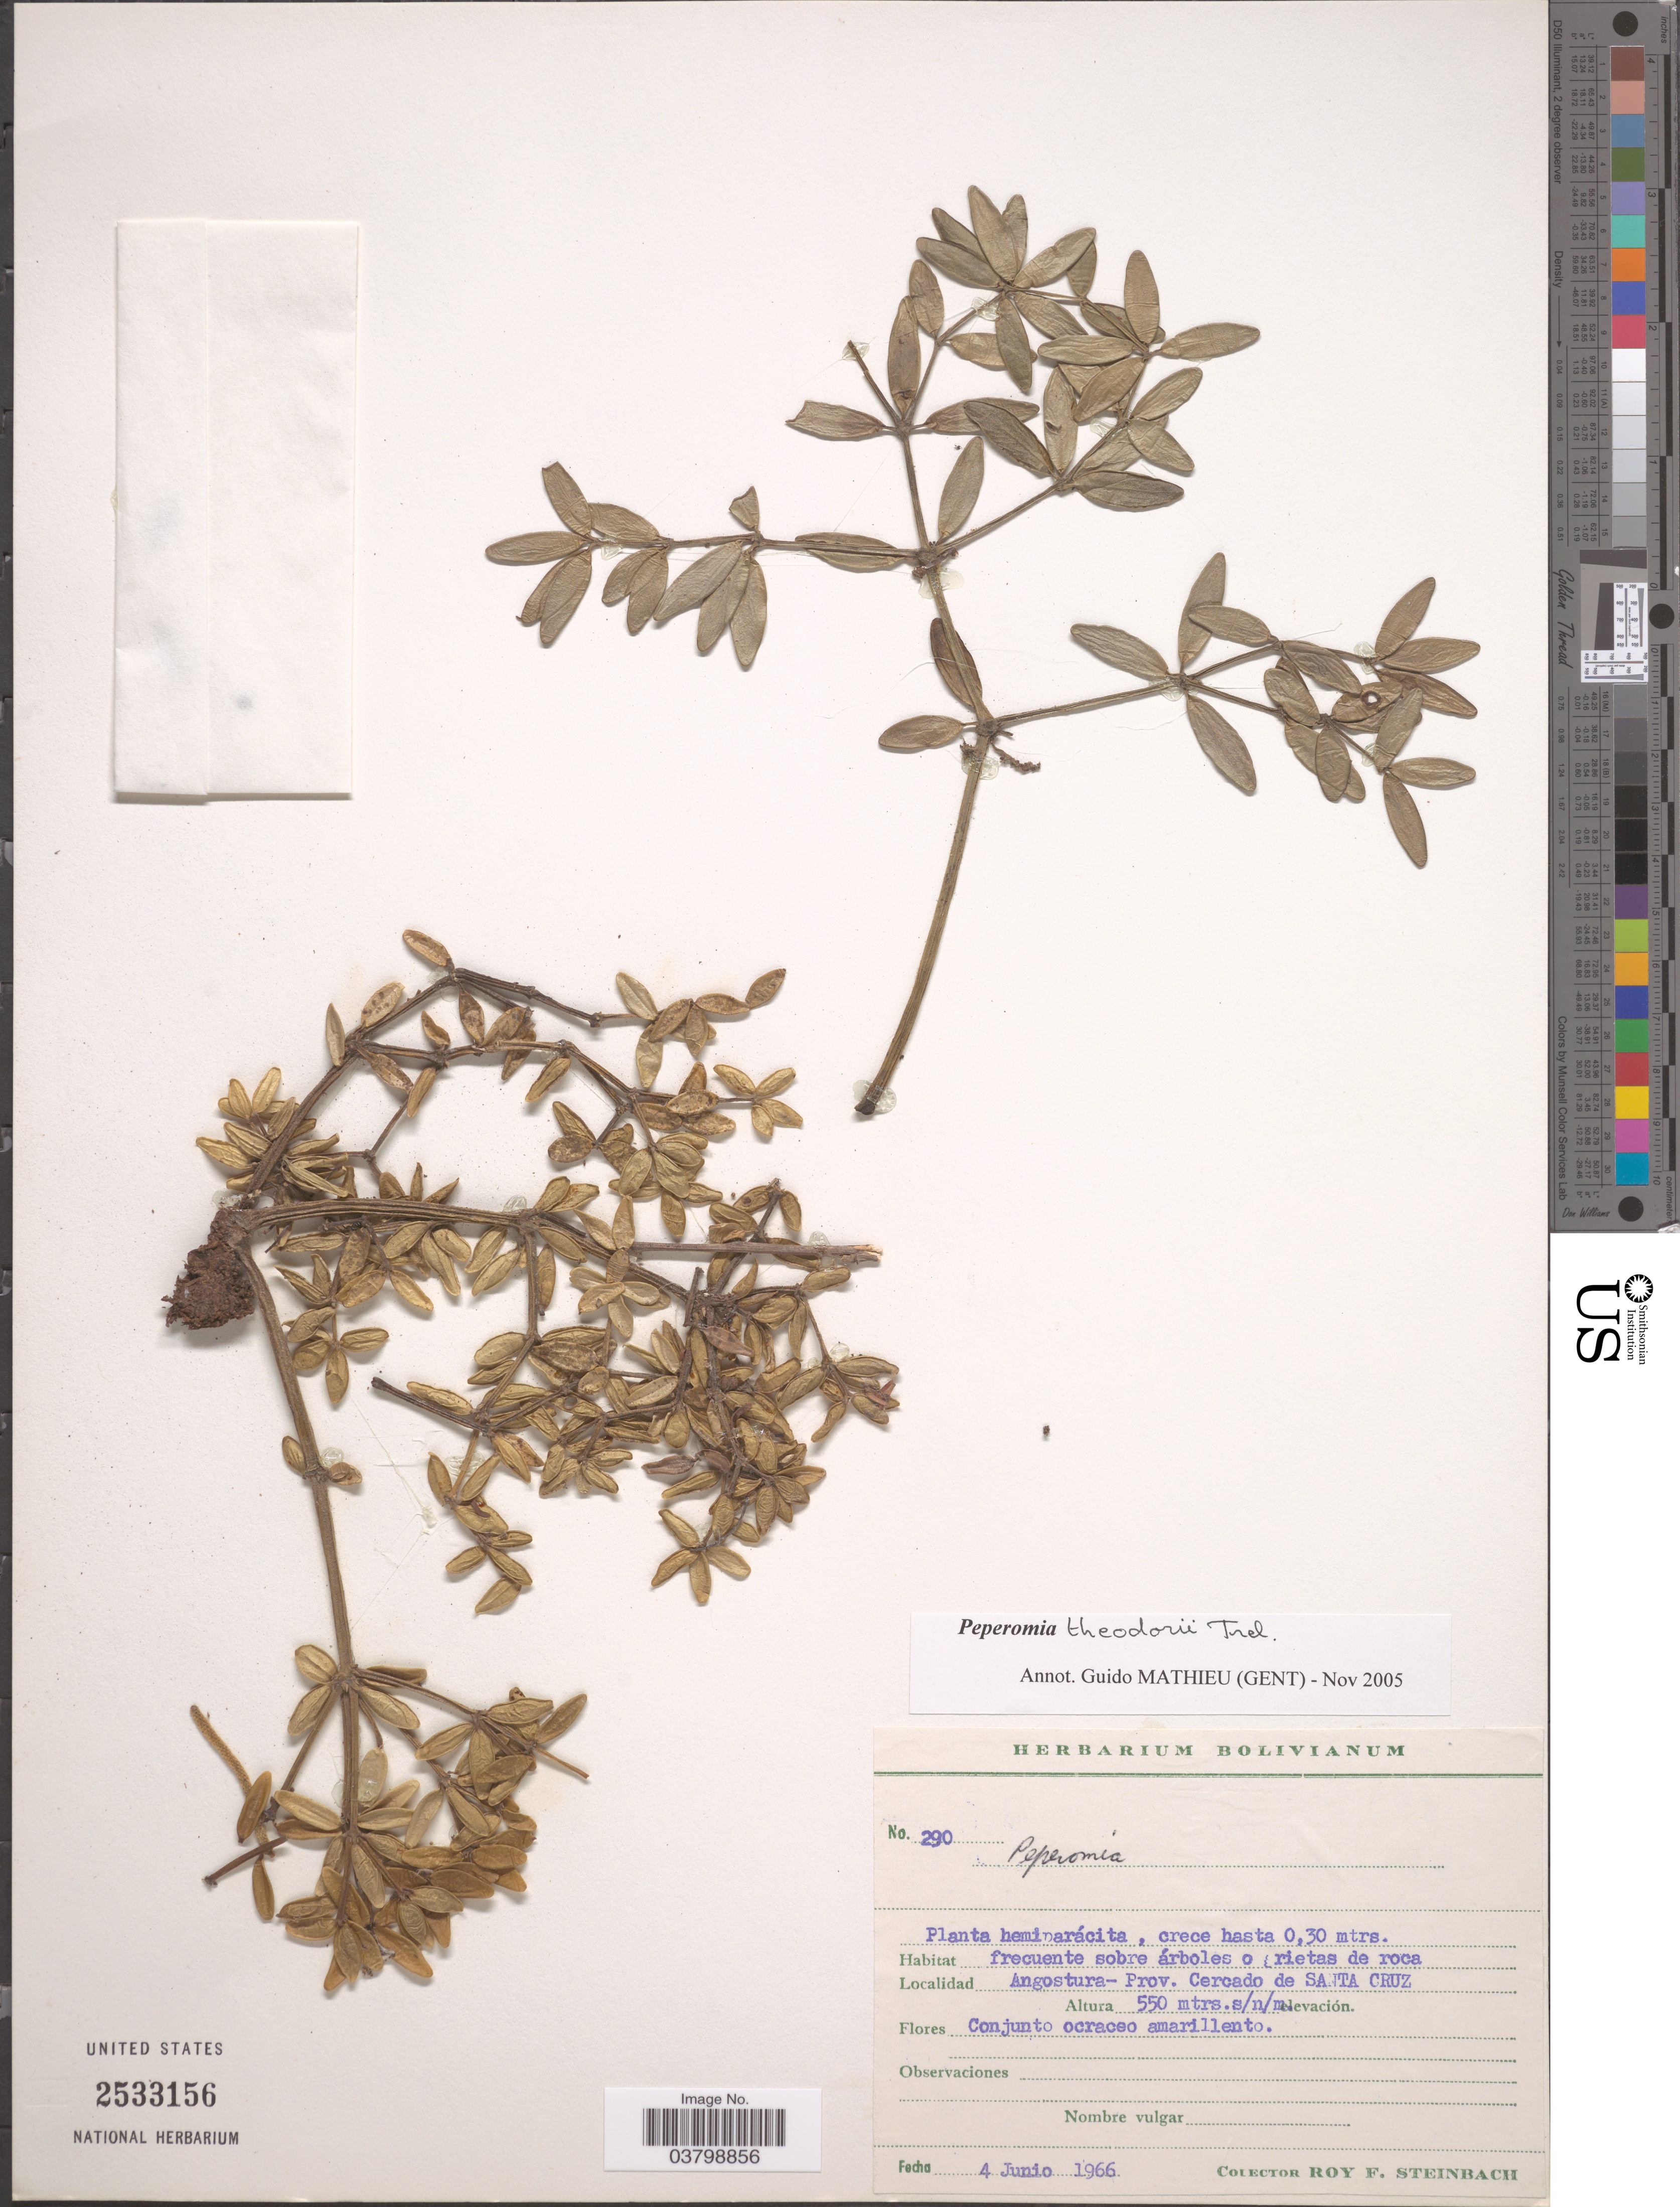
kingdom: Plantae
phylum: Tracheophyta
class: Magnoliopsida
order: Piperales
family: Piperaceae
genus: Peperomia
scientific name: Peperomia theodori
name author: Trel.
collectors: R. F. Steinbach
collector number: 290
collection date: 1966-06-04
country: Bolivia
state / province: Santa Cruz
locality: Angostura - Prov. Cercado de Santa Cruz.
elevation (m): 550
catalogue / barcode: US 2533156